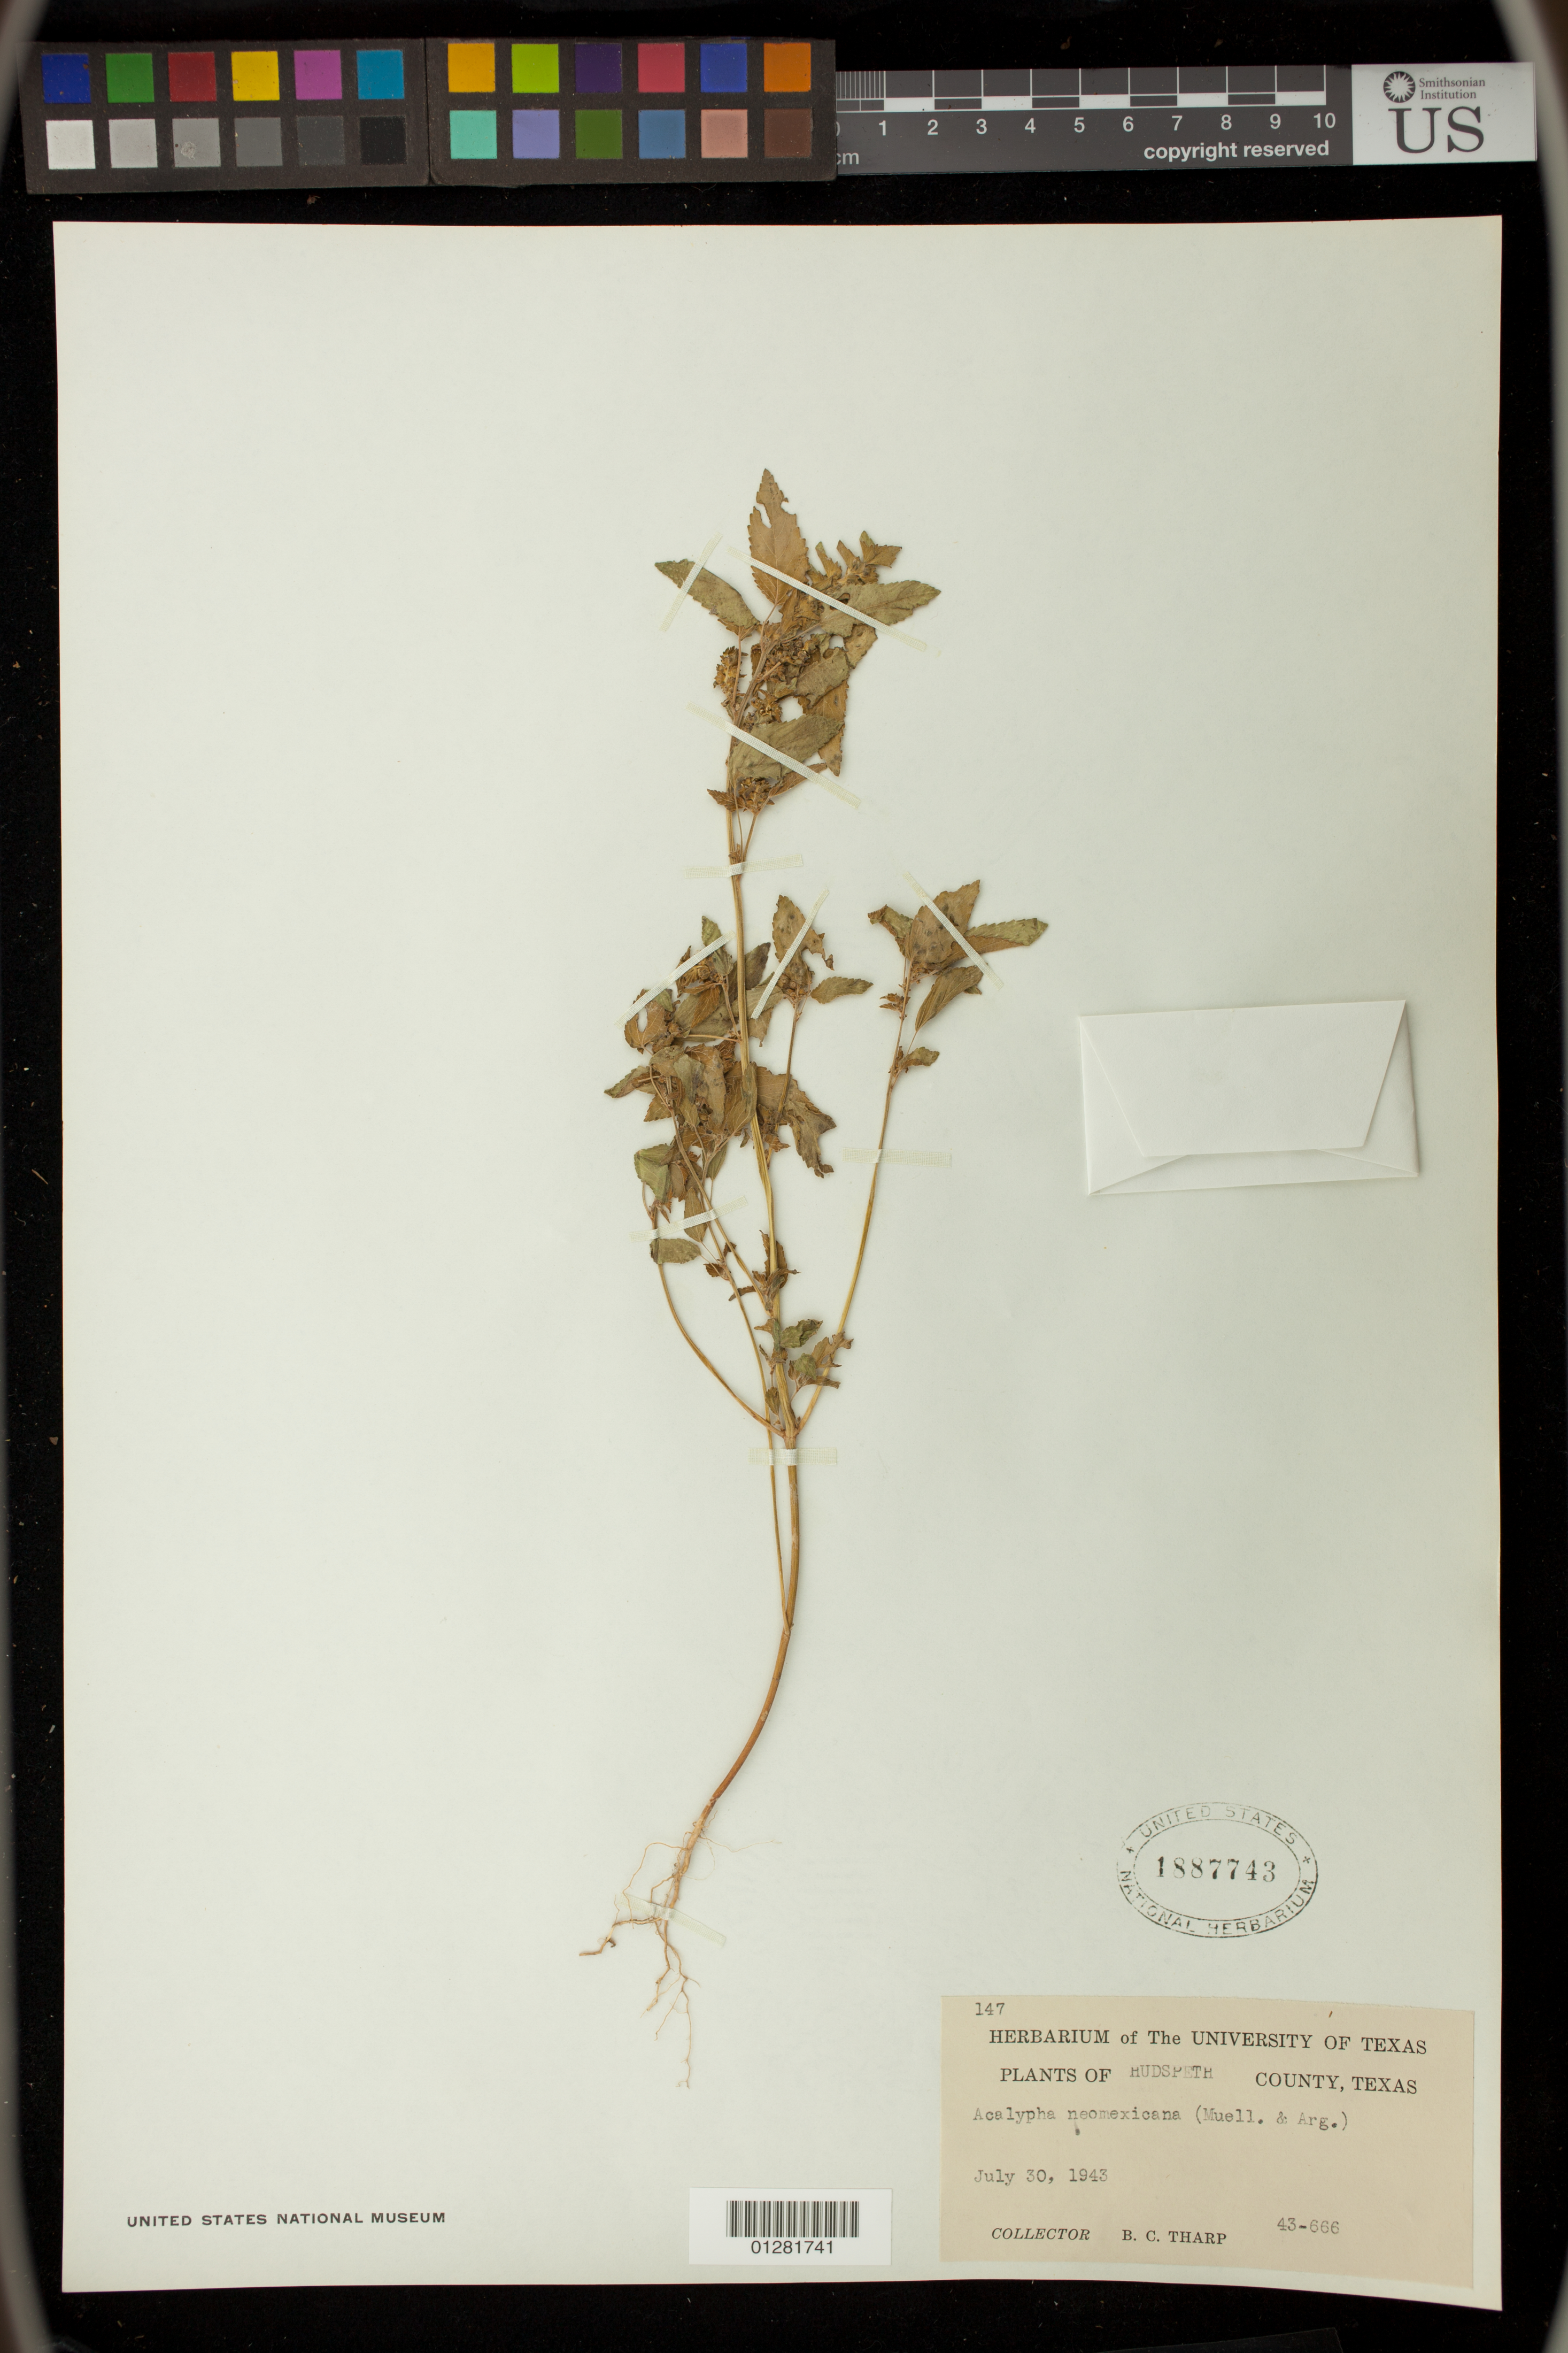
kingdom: Plantae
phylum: Tracheophyta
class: Magnoliopsida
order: Malpighiales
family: Euphorbiaceae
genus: Acalypha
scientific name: Acalypha neomexicana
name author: Müll. Arg.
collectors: B. C. Tharp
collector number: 147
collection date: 1943-07-30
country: United States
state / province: Texas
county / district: Hudspeth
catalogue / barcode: US 1887743